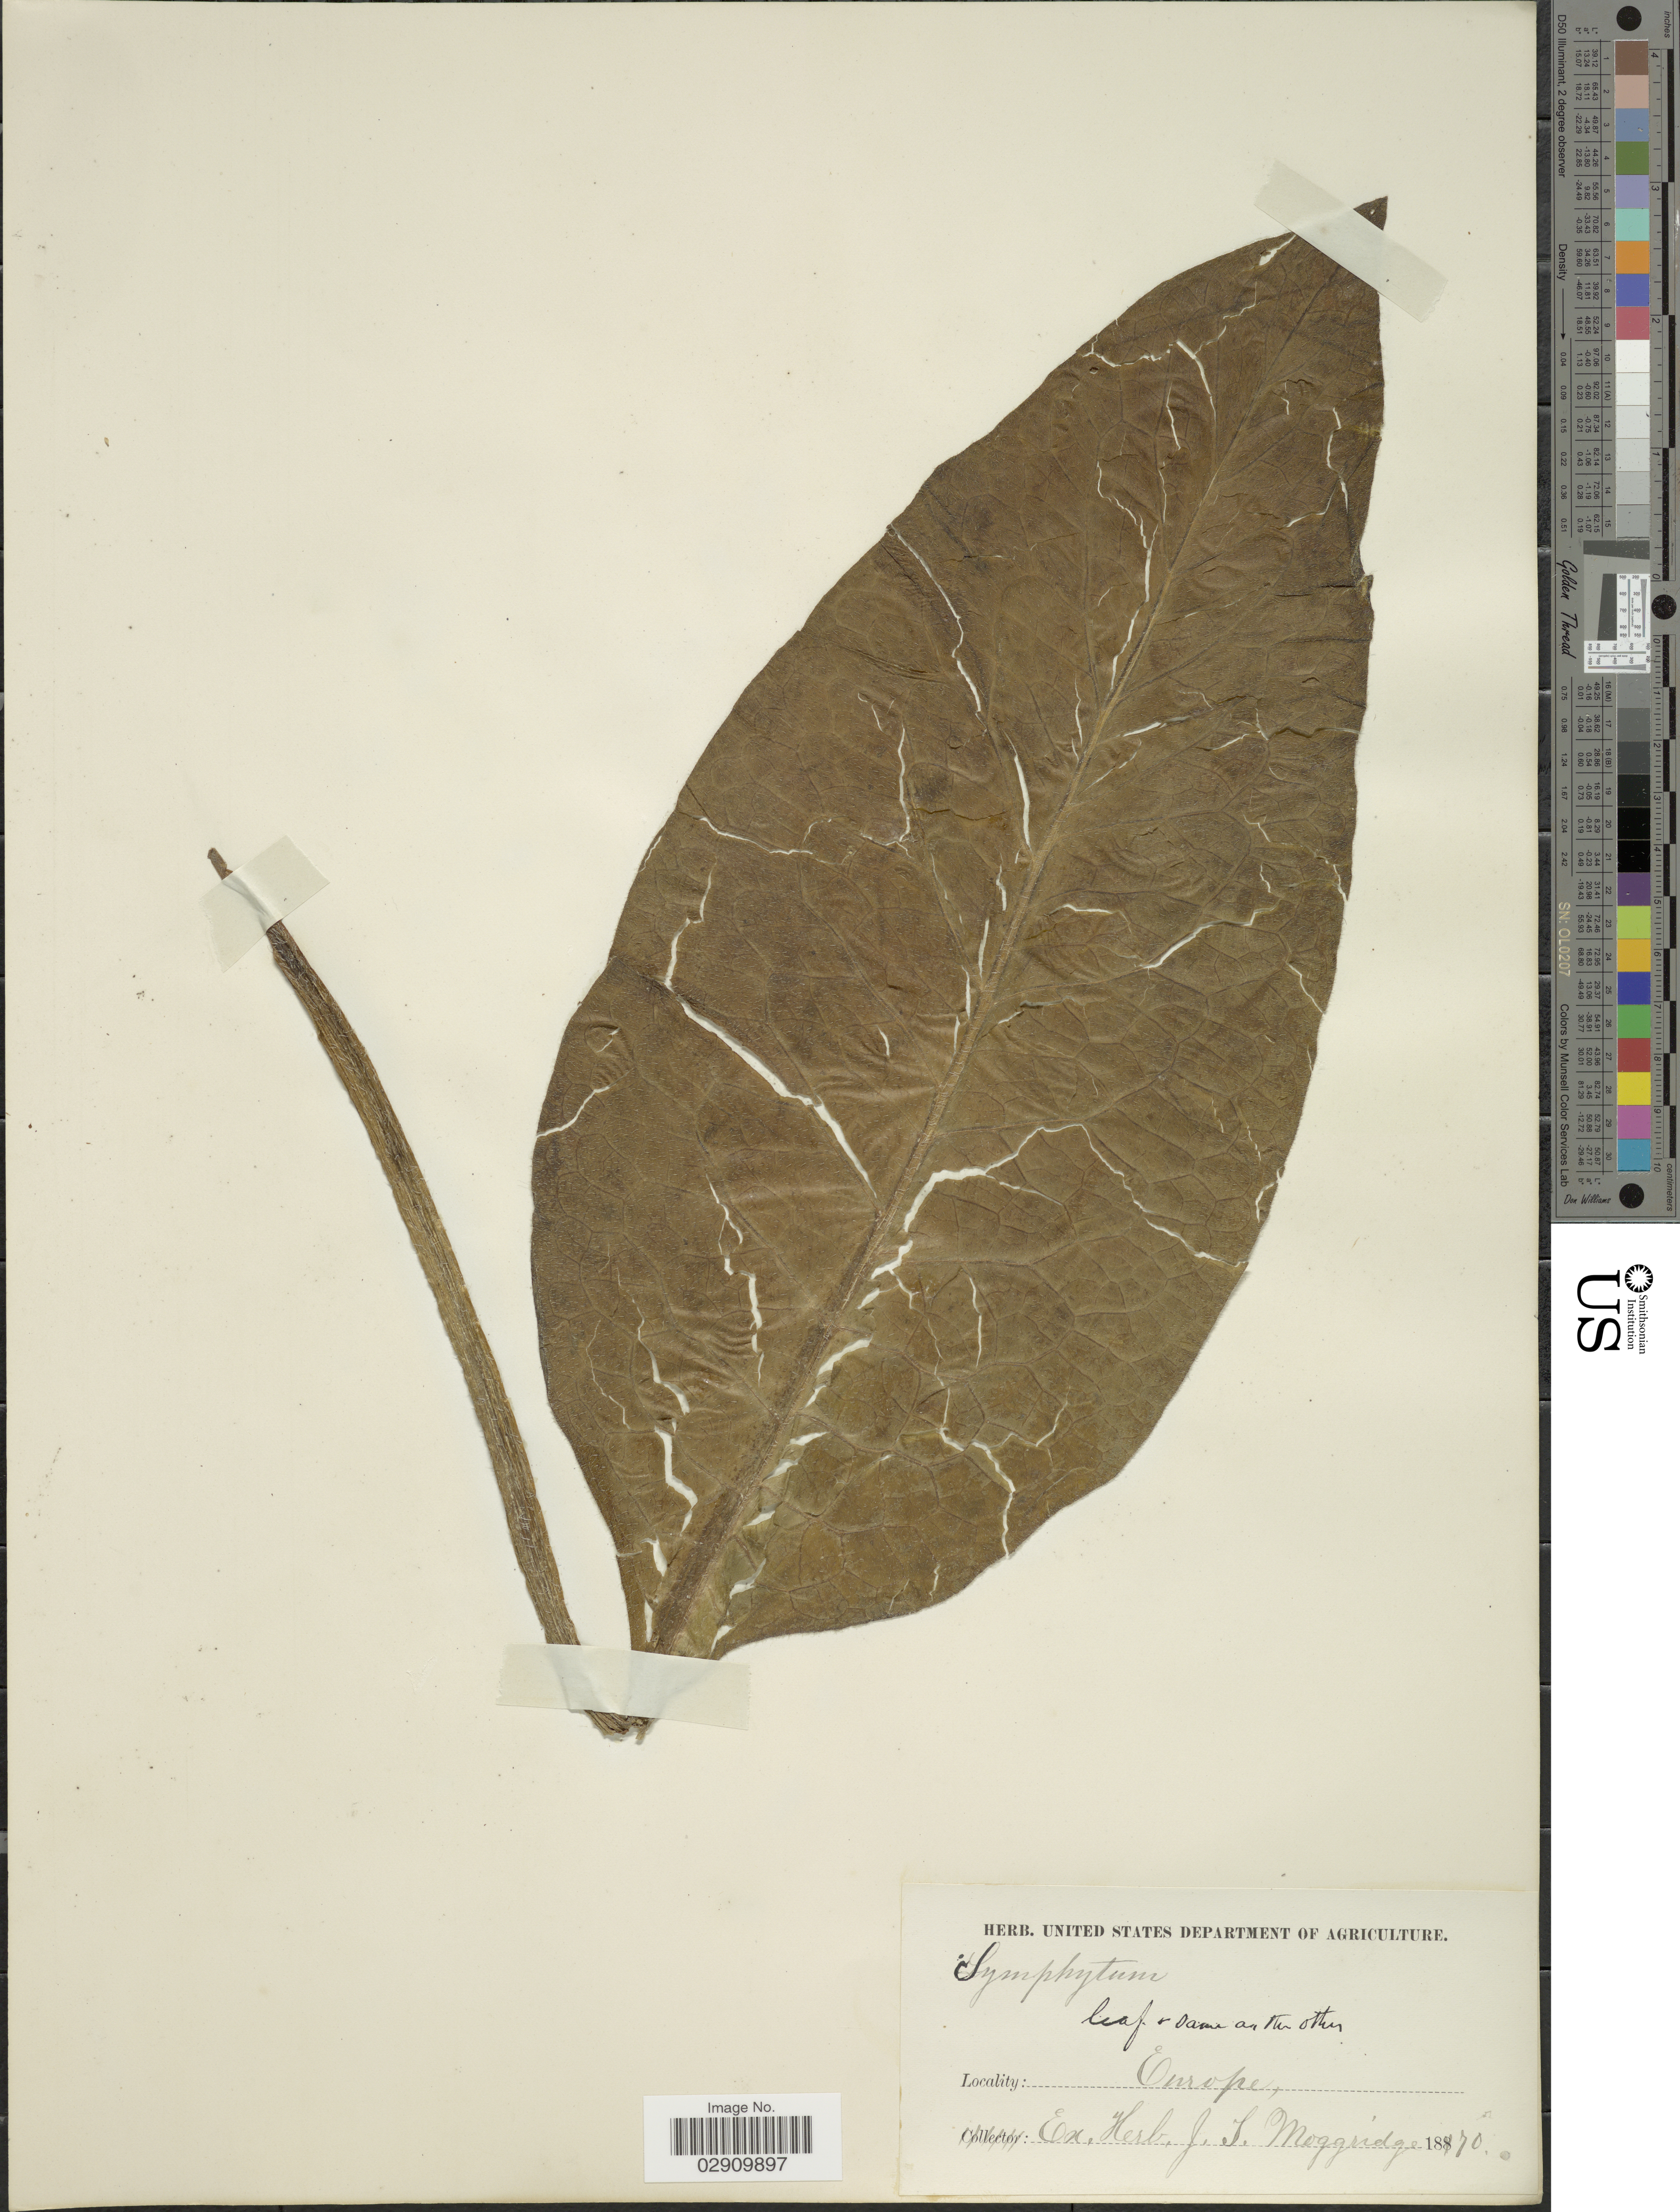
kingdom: Plantae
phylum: Tracheophyta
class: Magnoliopsida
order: Boraginales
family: Boraginaceae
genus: Symphytum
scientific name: Symphytum sp.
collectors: ex herb. J.T. Moggridge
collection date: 1870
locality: Europe.